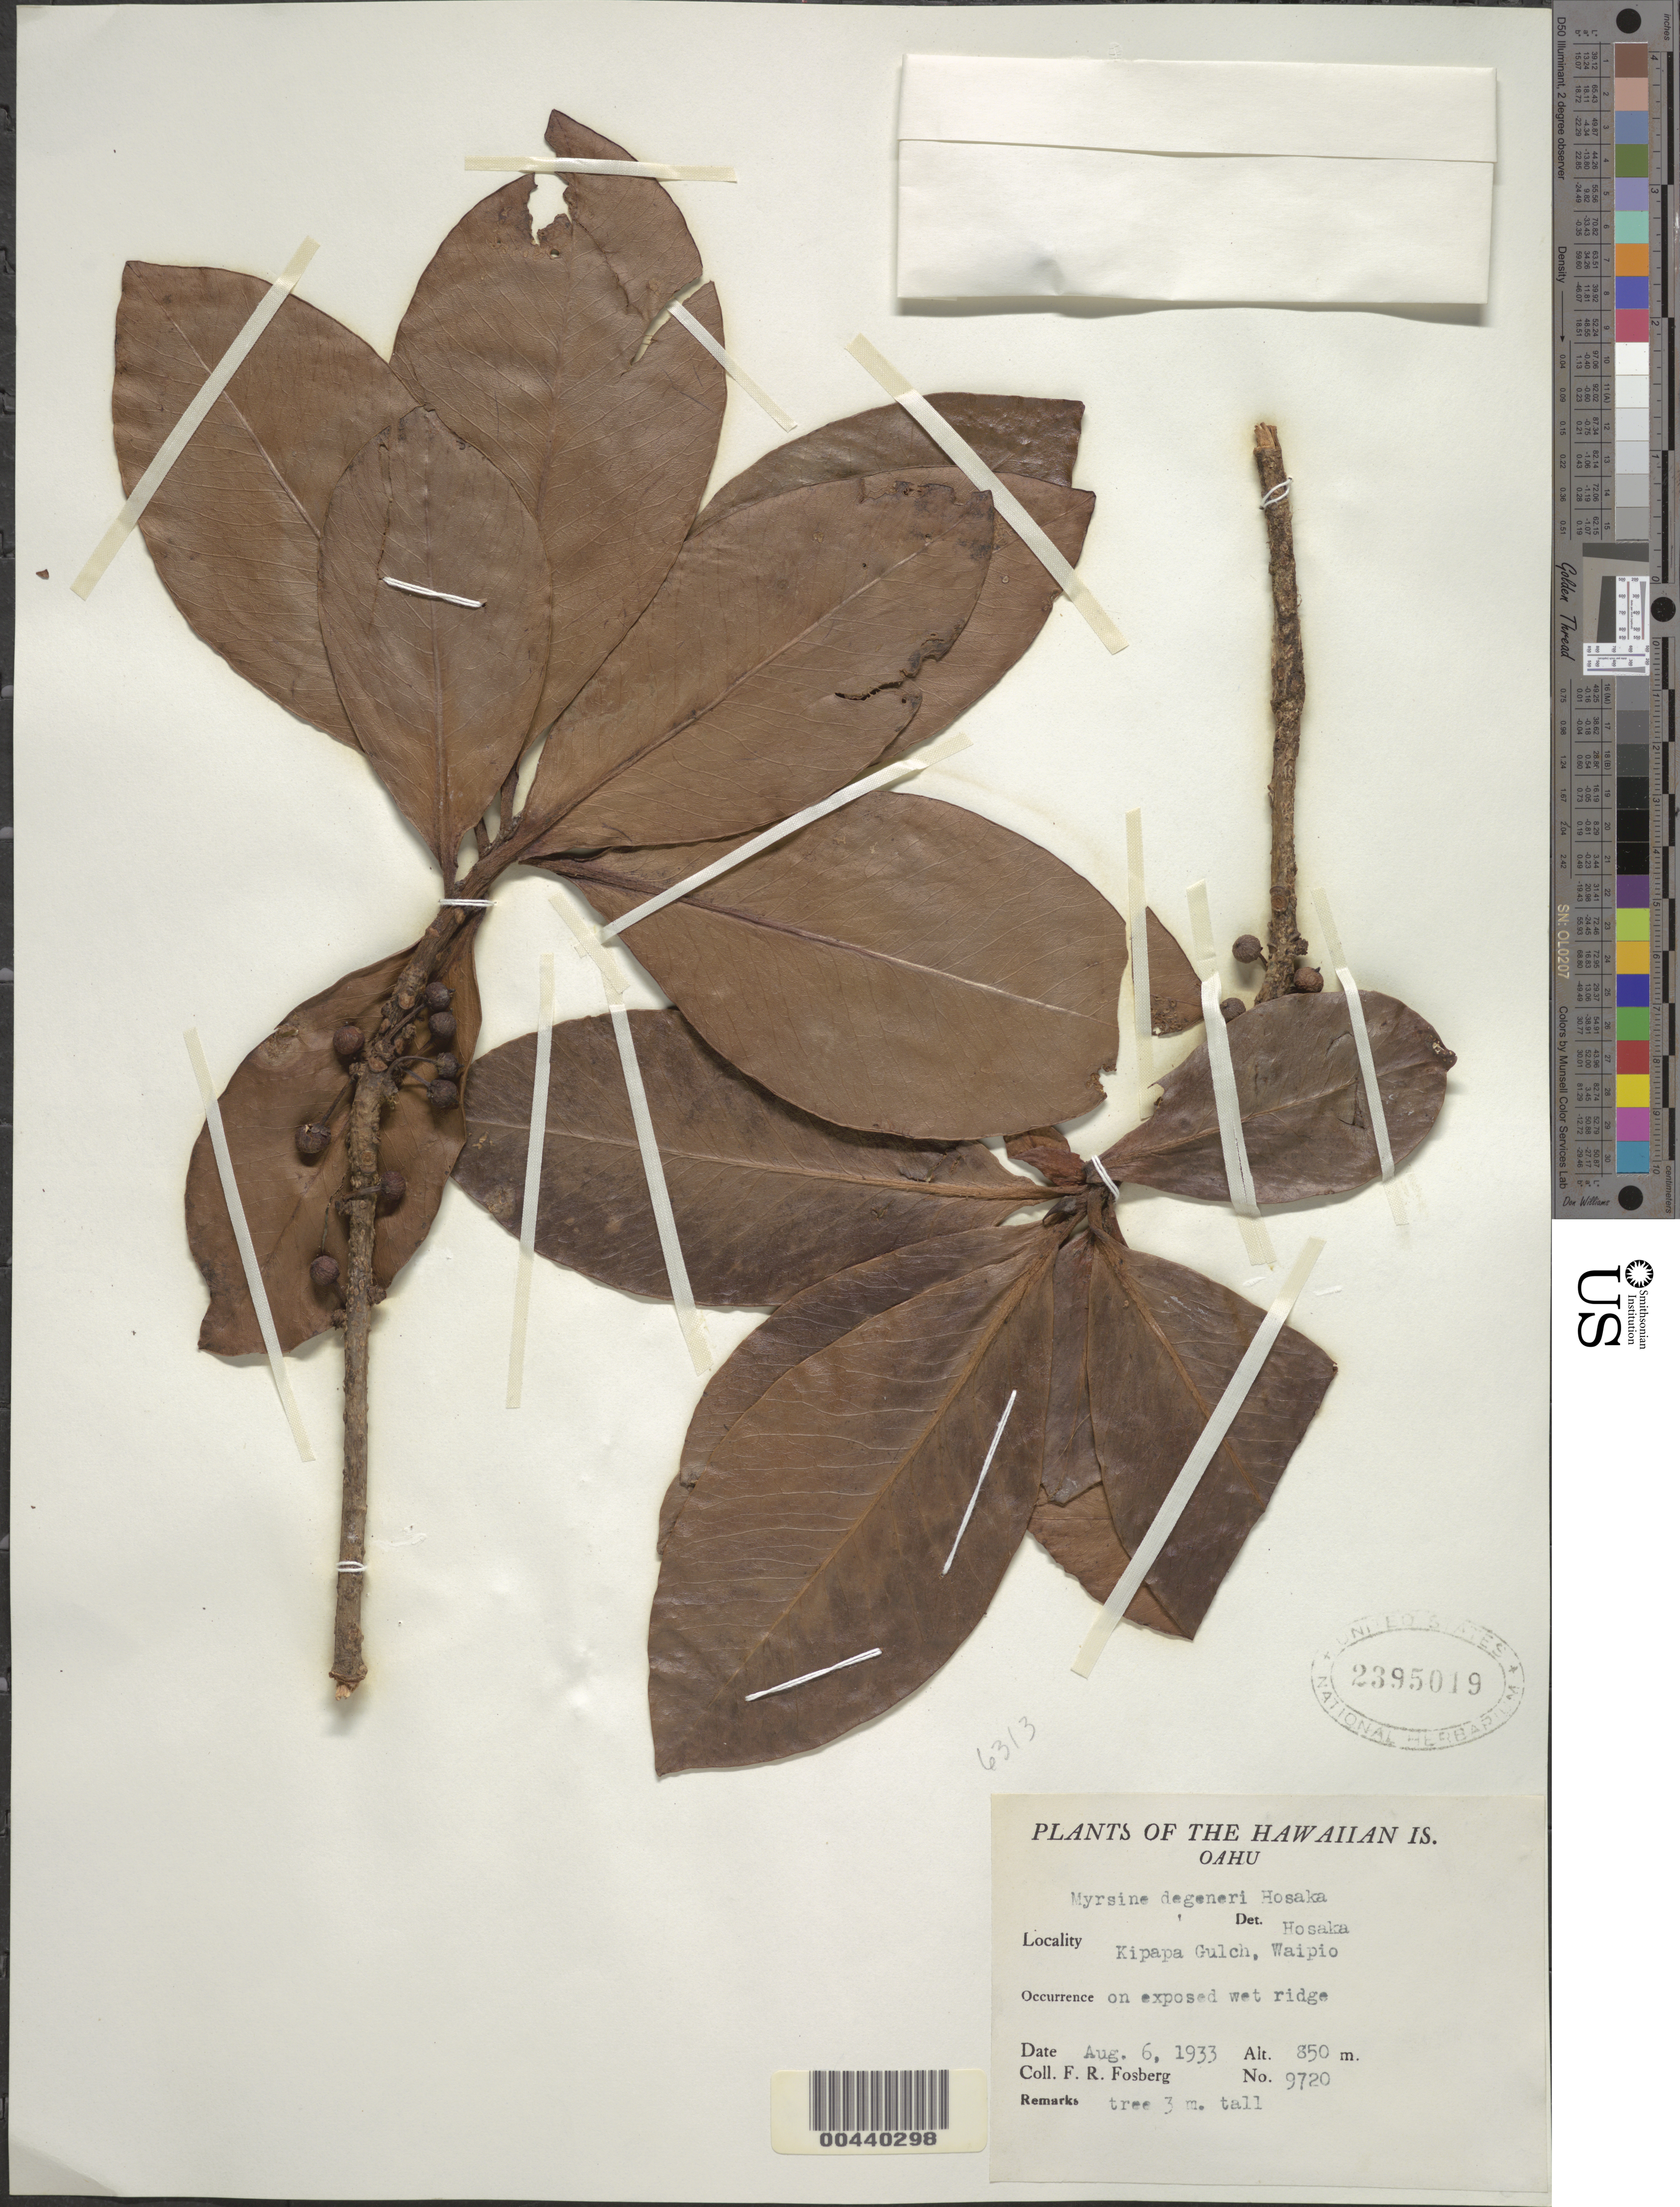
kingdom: Plantae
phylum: Tracheophyta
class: Magnoliopsida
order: Ericales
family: Primulaceae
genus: Myrsine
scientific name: Myrsine degeneri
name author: Hosaka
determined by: Hosaka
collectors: F. R. Fosberg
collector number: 9720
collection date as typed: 6 Aug 1933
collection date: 1933-08-06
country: United States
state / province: Hawaii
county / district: Honolulu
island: Oahu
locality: Kipapa Gulch, Waipio, ridge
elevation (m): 850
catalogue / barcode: US 2395019